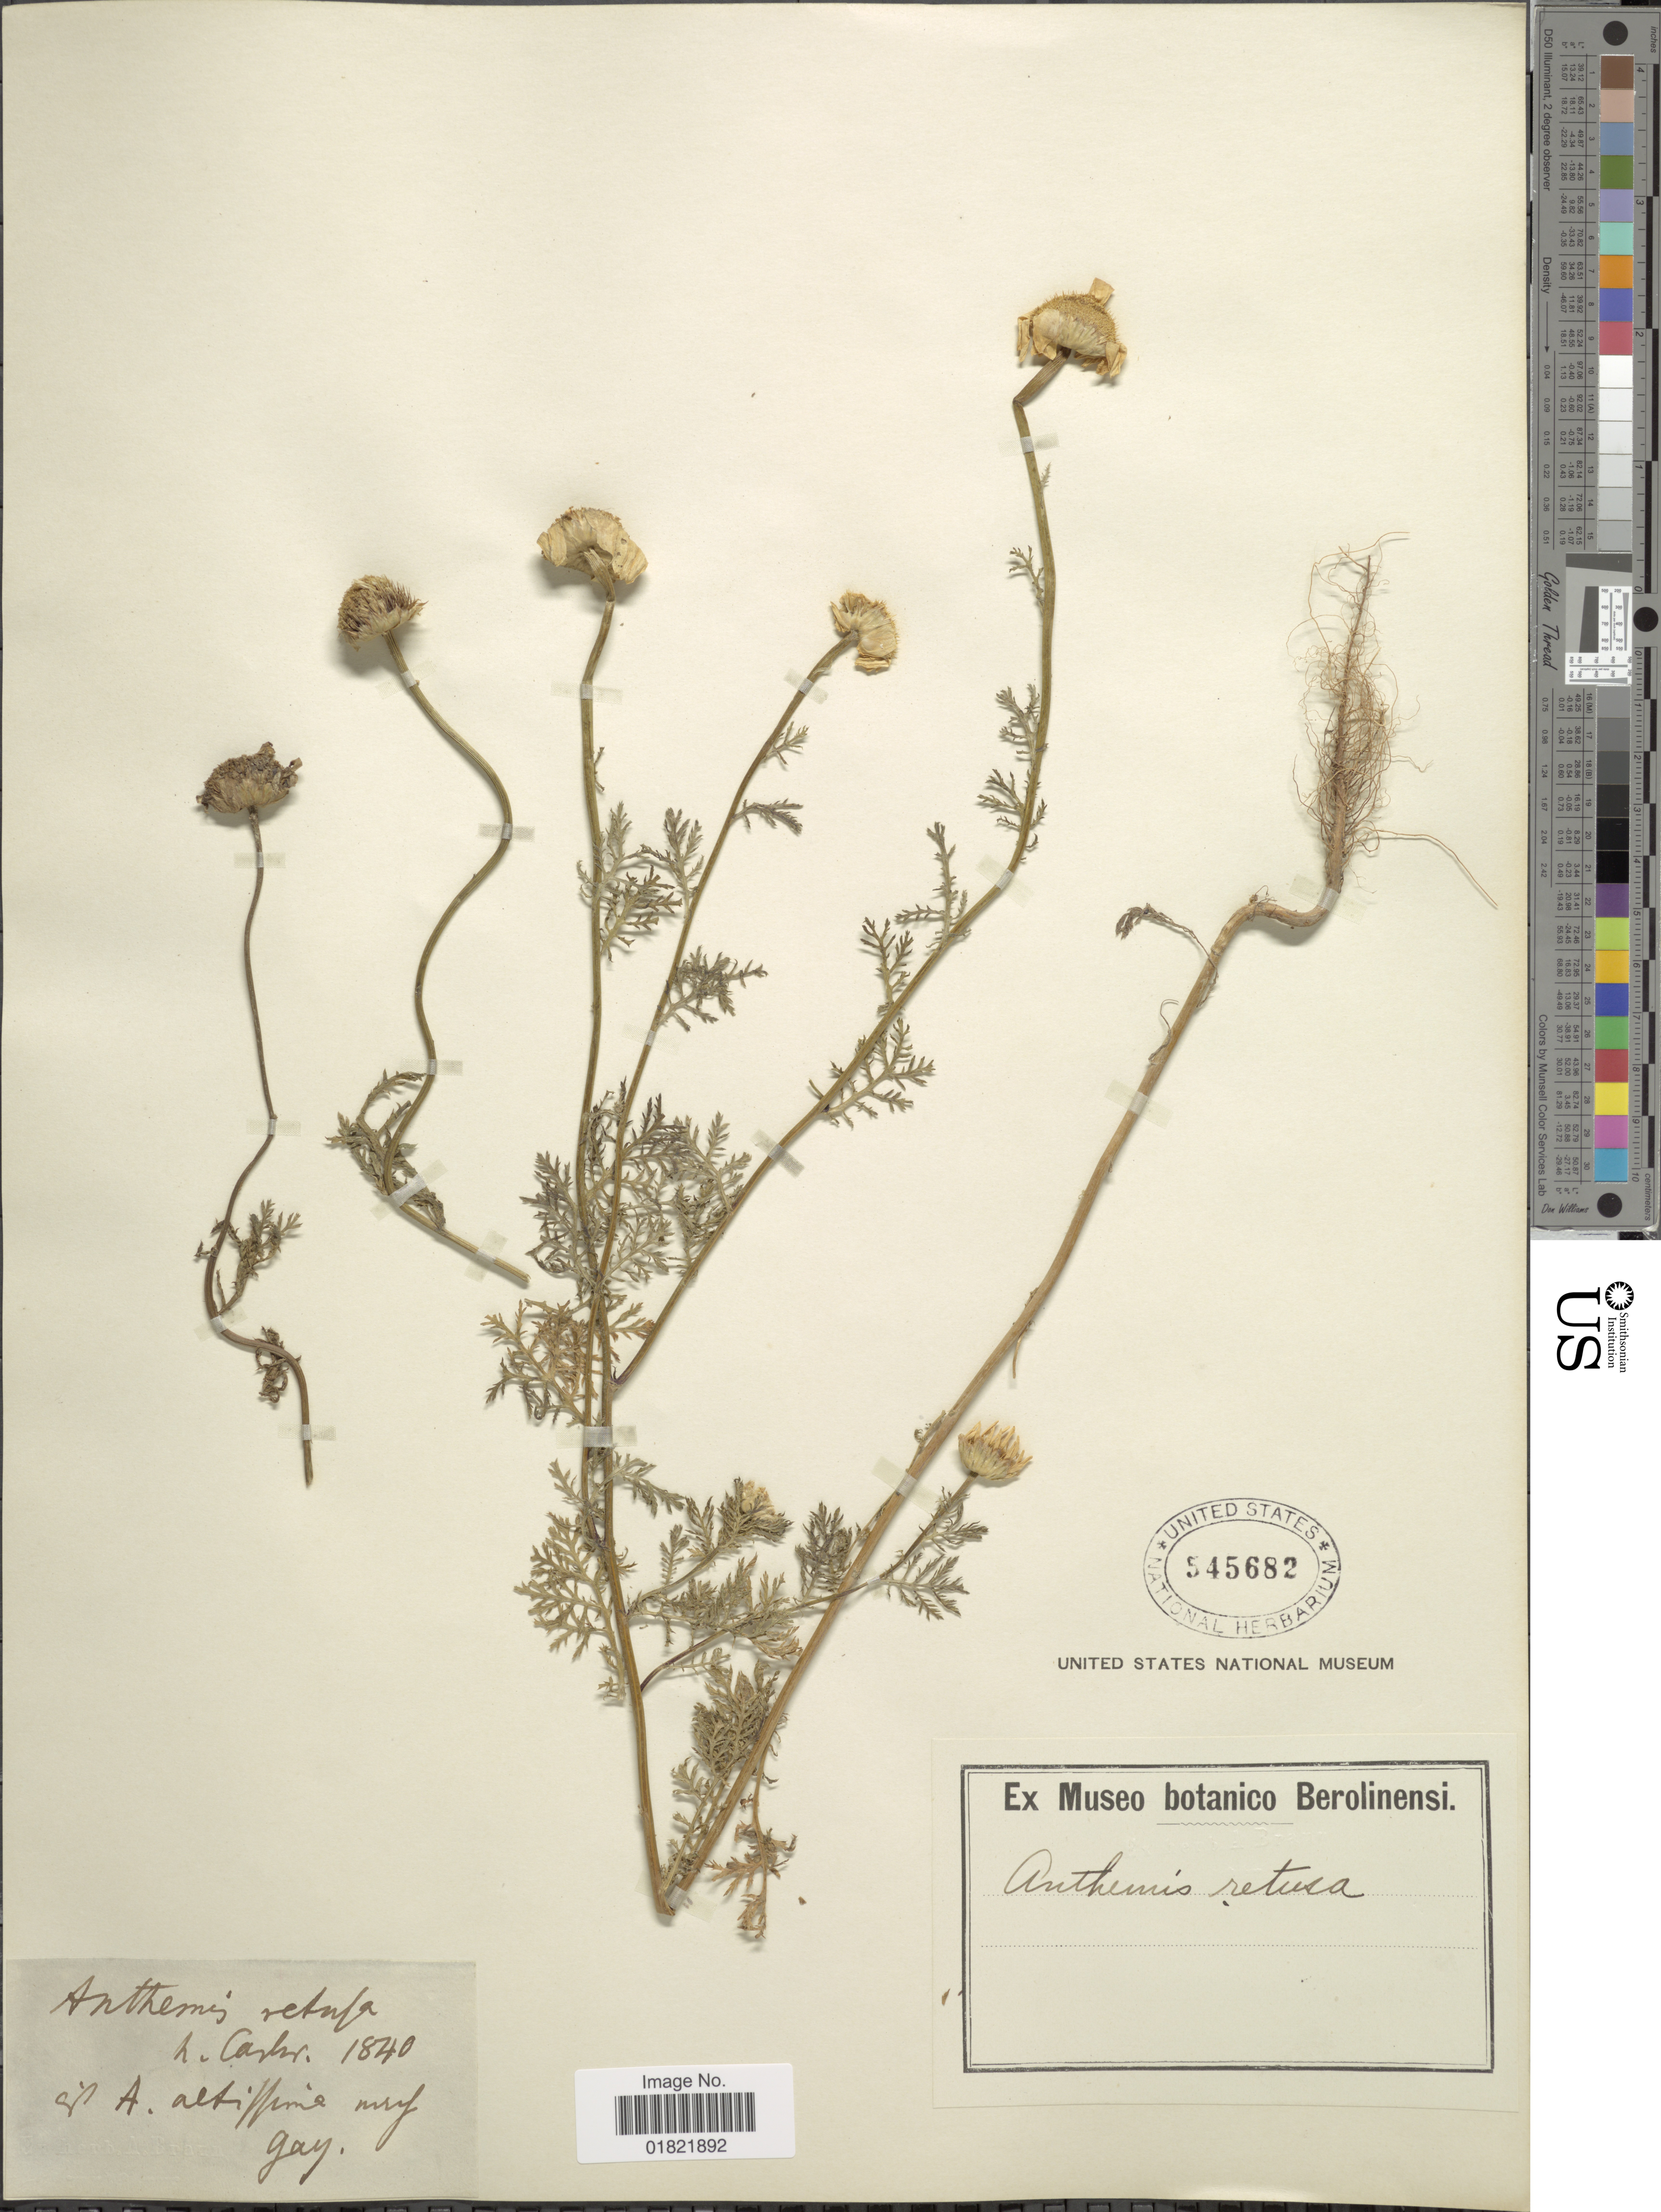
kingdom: Plantae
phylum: Tracheophyta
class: Magnoliopsida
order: Asterales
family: Asteraceae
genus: Anthemis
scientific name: Anthemis retusa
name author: Link ex Spreng.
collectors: ex Museo Botanico Berolinensi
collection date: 1840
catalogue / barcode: US 545682